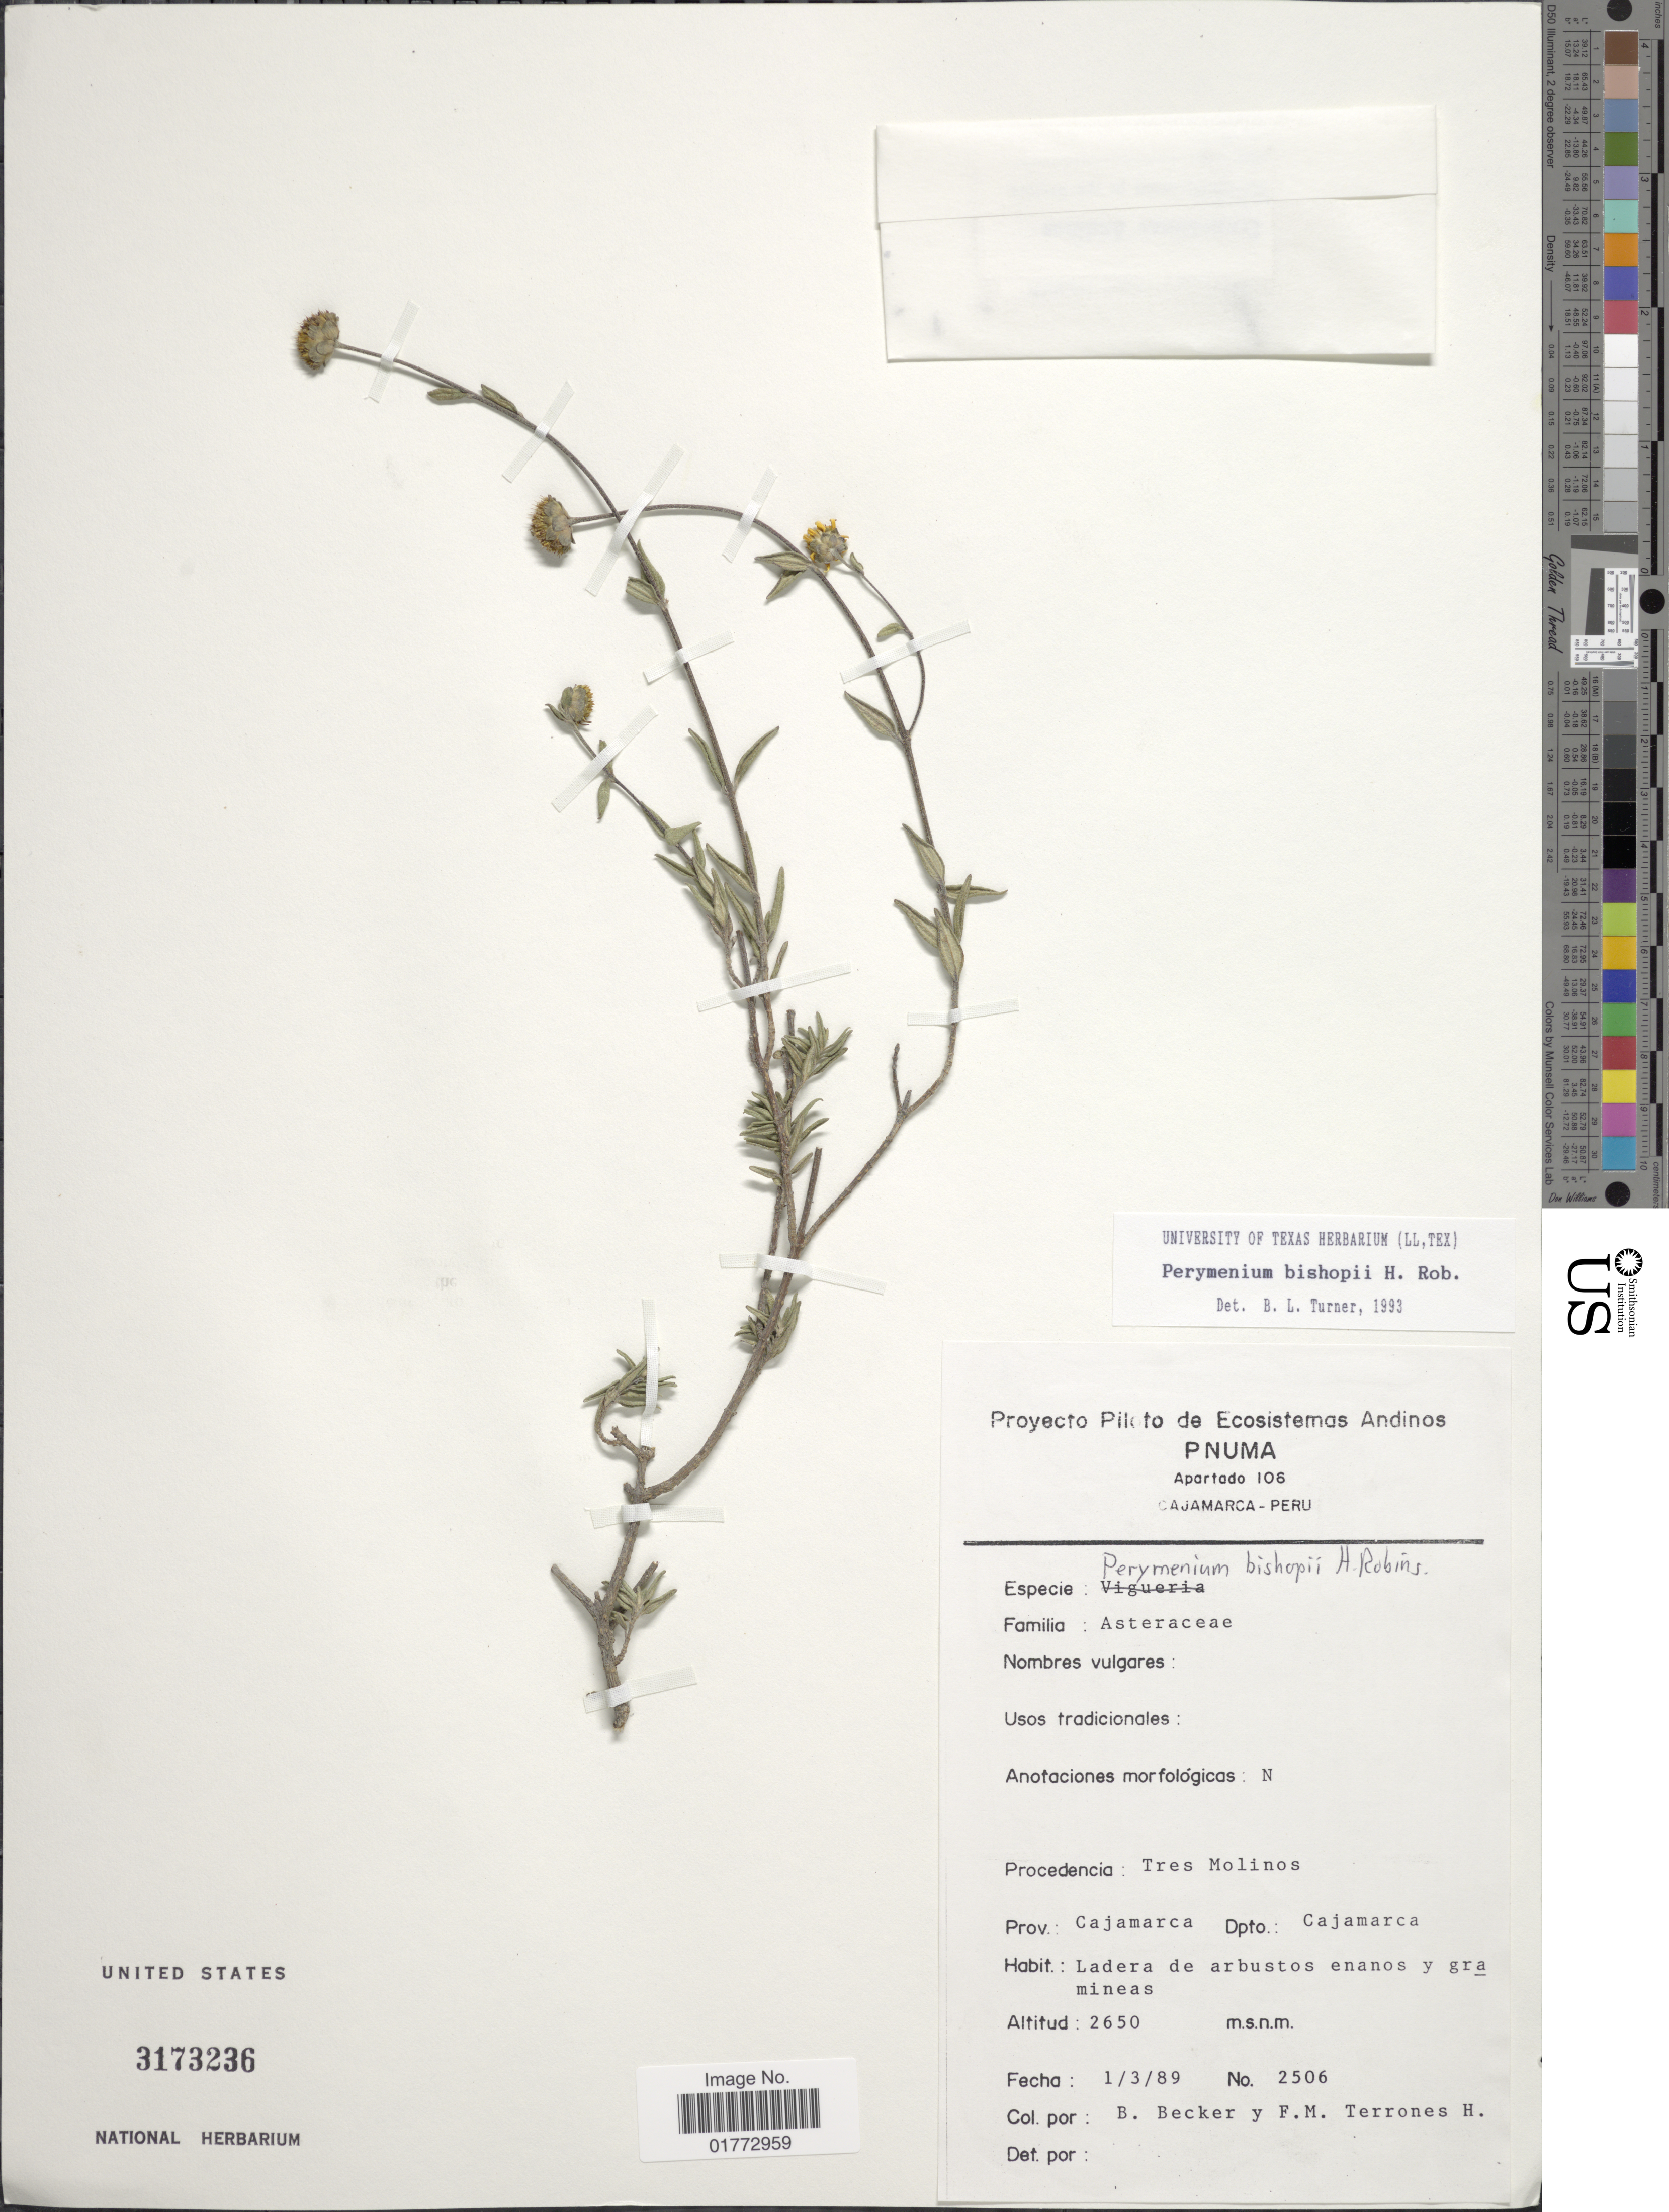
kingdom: Plantae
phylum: Tracheophyta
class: Magnoliopsida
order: Asterales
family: Asteraceae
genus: Perymenium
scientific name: Perymenium bishopii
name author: H. Rob.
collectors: B. Becker & F. M. Terrones H.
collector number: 2506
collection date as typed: Transcribed d/m/y: 1/3/89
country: Peru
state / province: Cajamarca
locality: Procedencia: Tres Molinos, Prov.: Cajamarca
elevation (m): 2650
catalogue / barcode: US 3173236